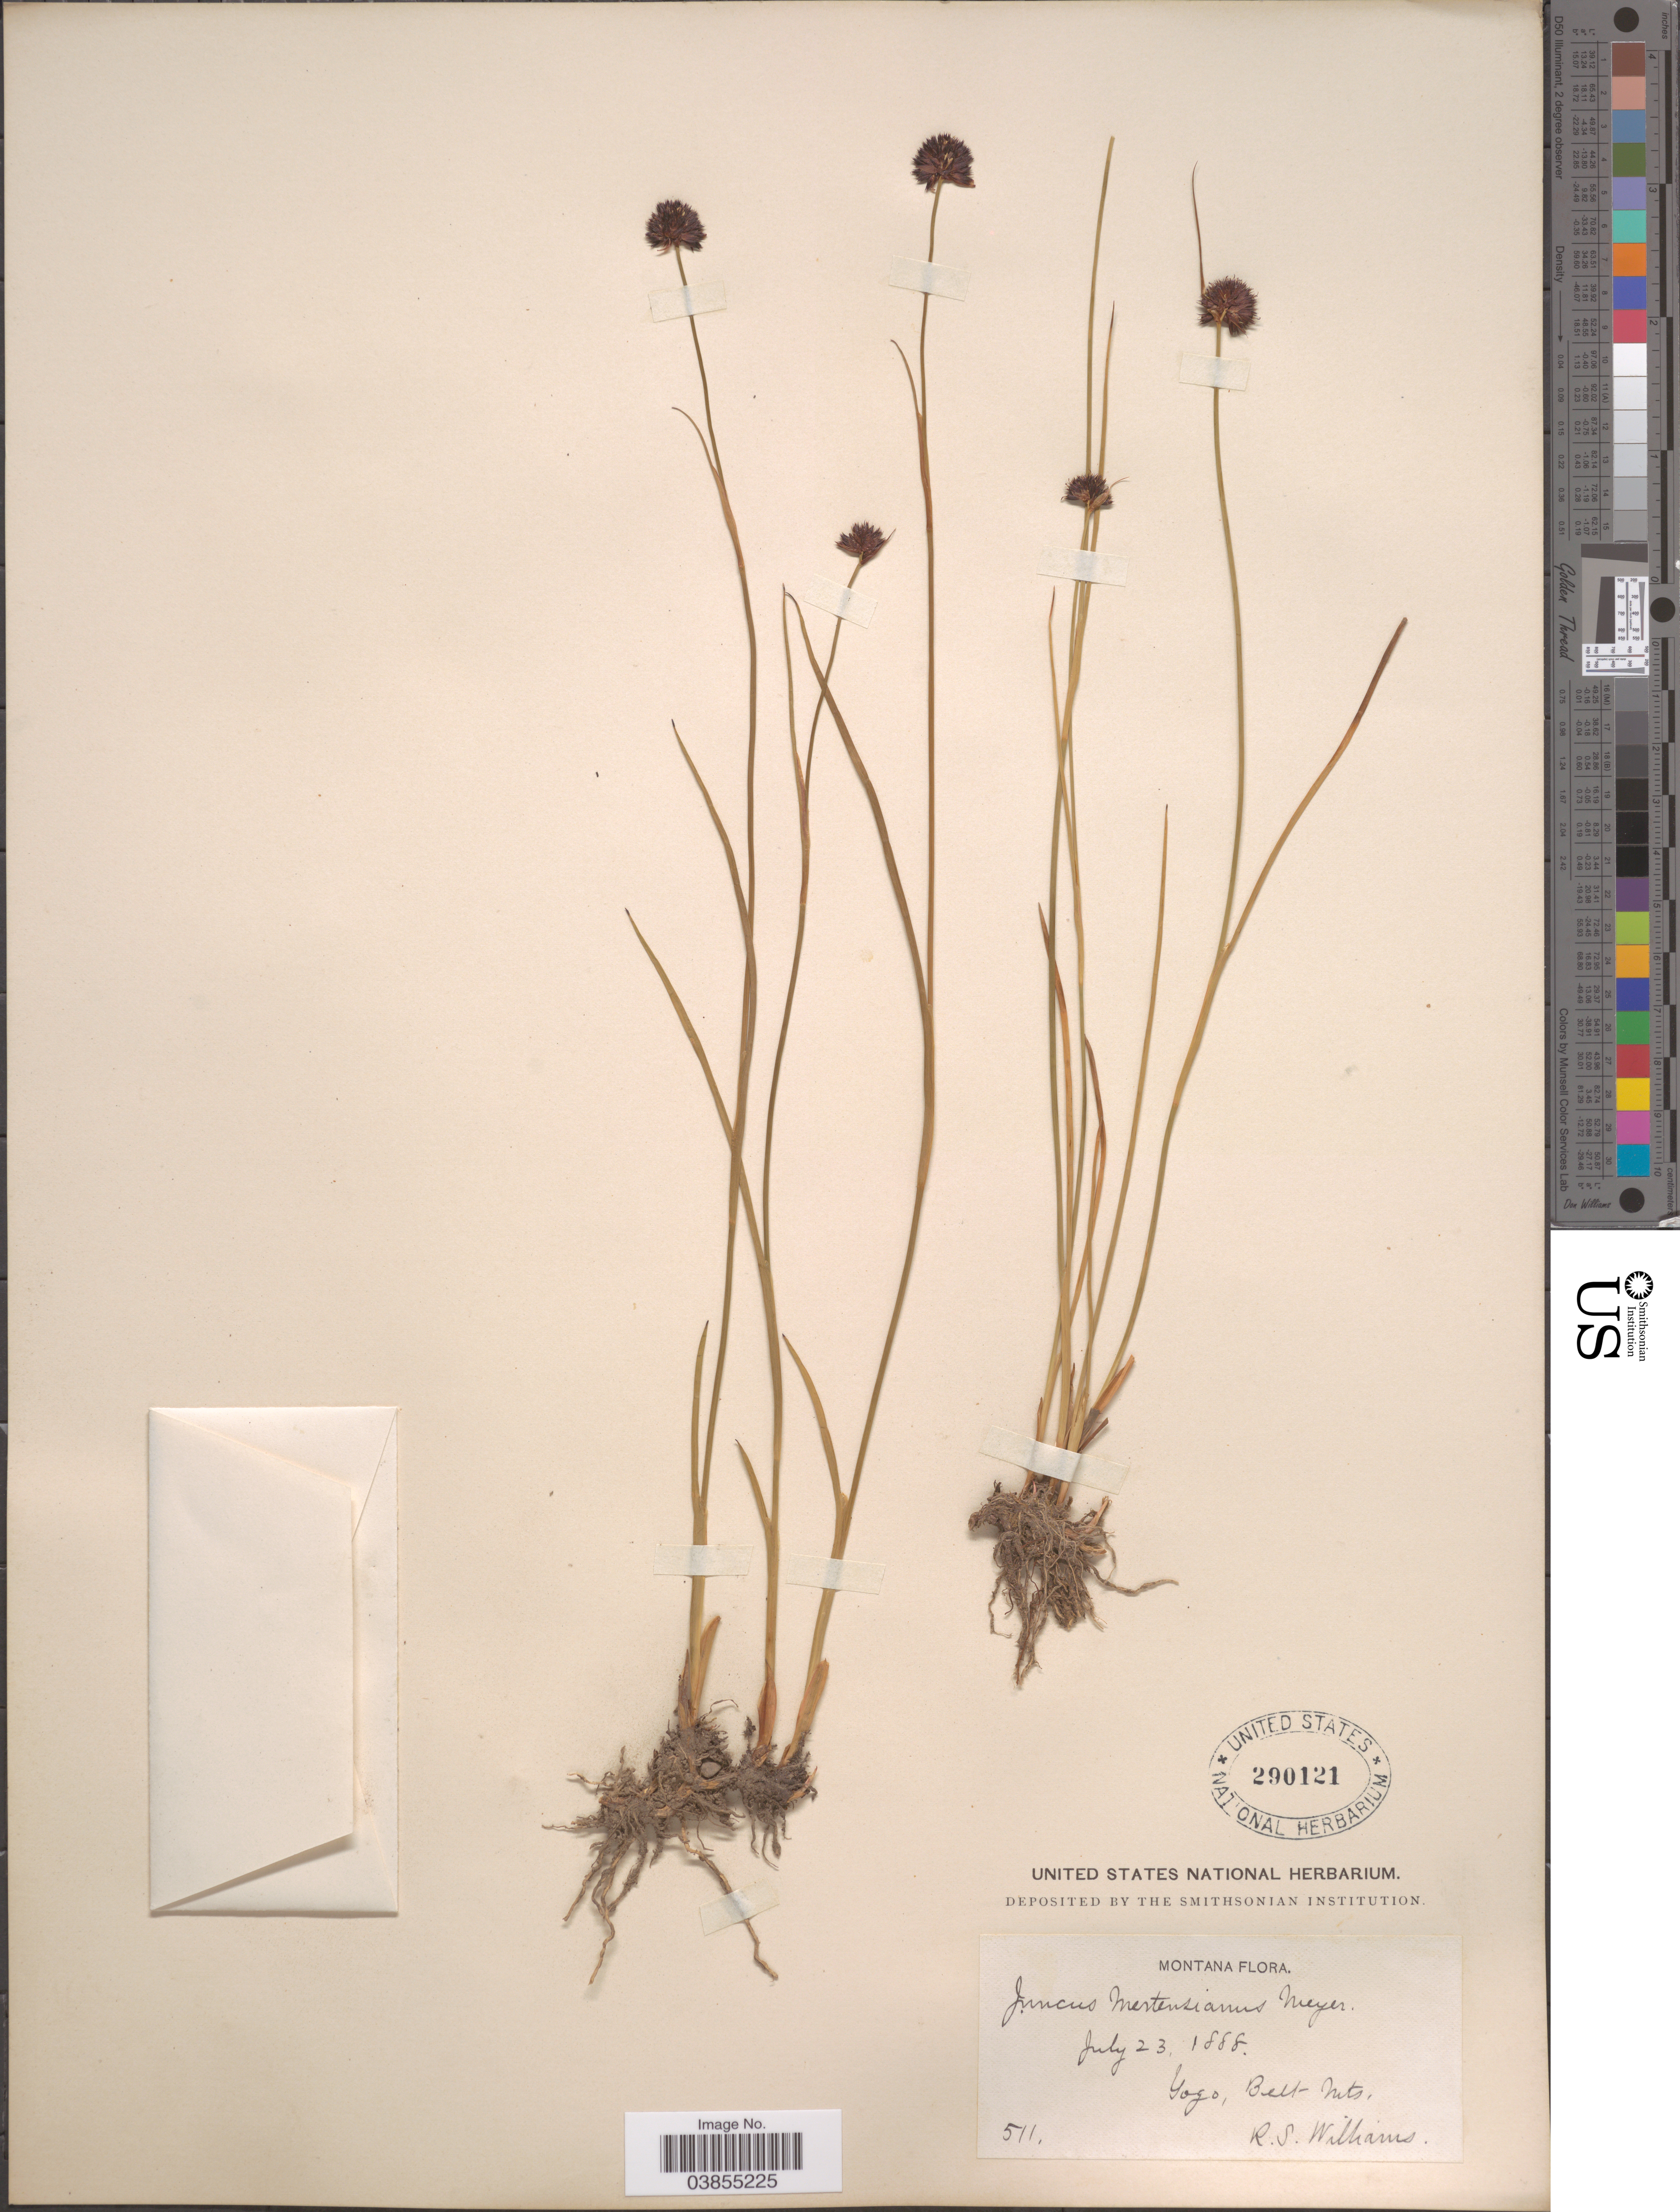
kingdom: Plantae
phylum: Tracheophyta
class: Liliopsida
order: Poales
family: Juncaceae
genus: Juncus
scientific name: Juncus mertensianus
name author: Bong.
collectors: R. S. Williams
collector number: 511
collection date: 1888-07-23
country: United States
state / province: Montana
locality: Yogo, Belt Mts.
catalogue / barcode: US 290121